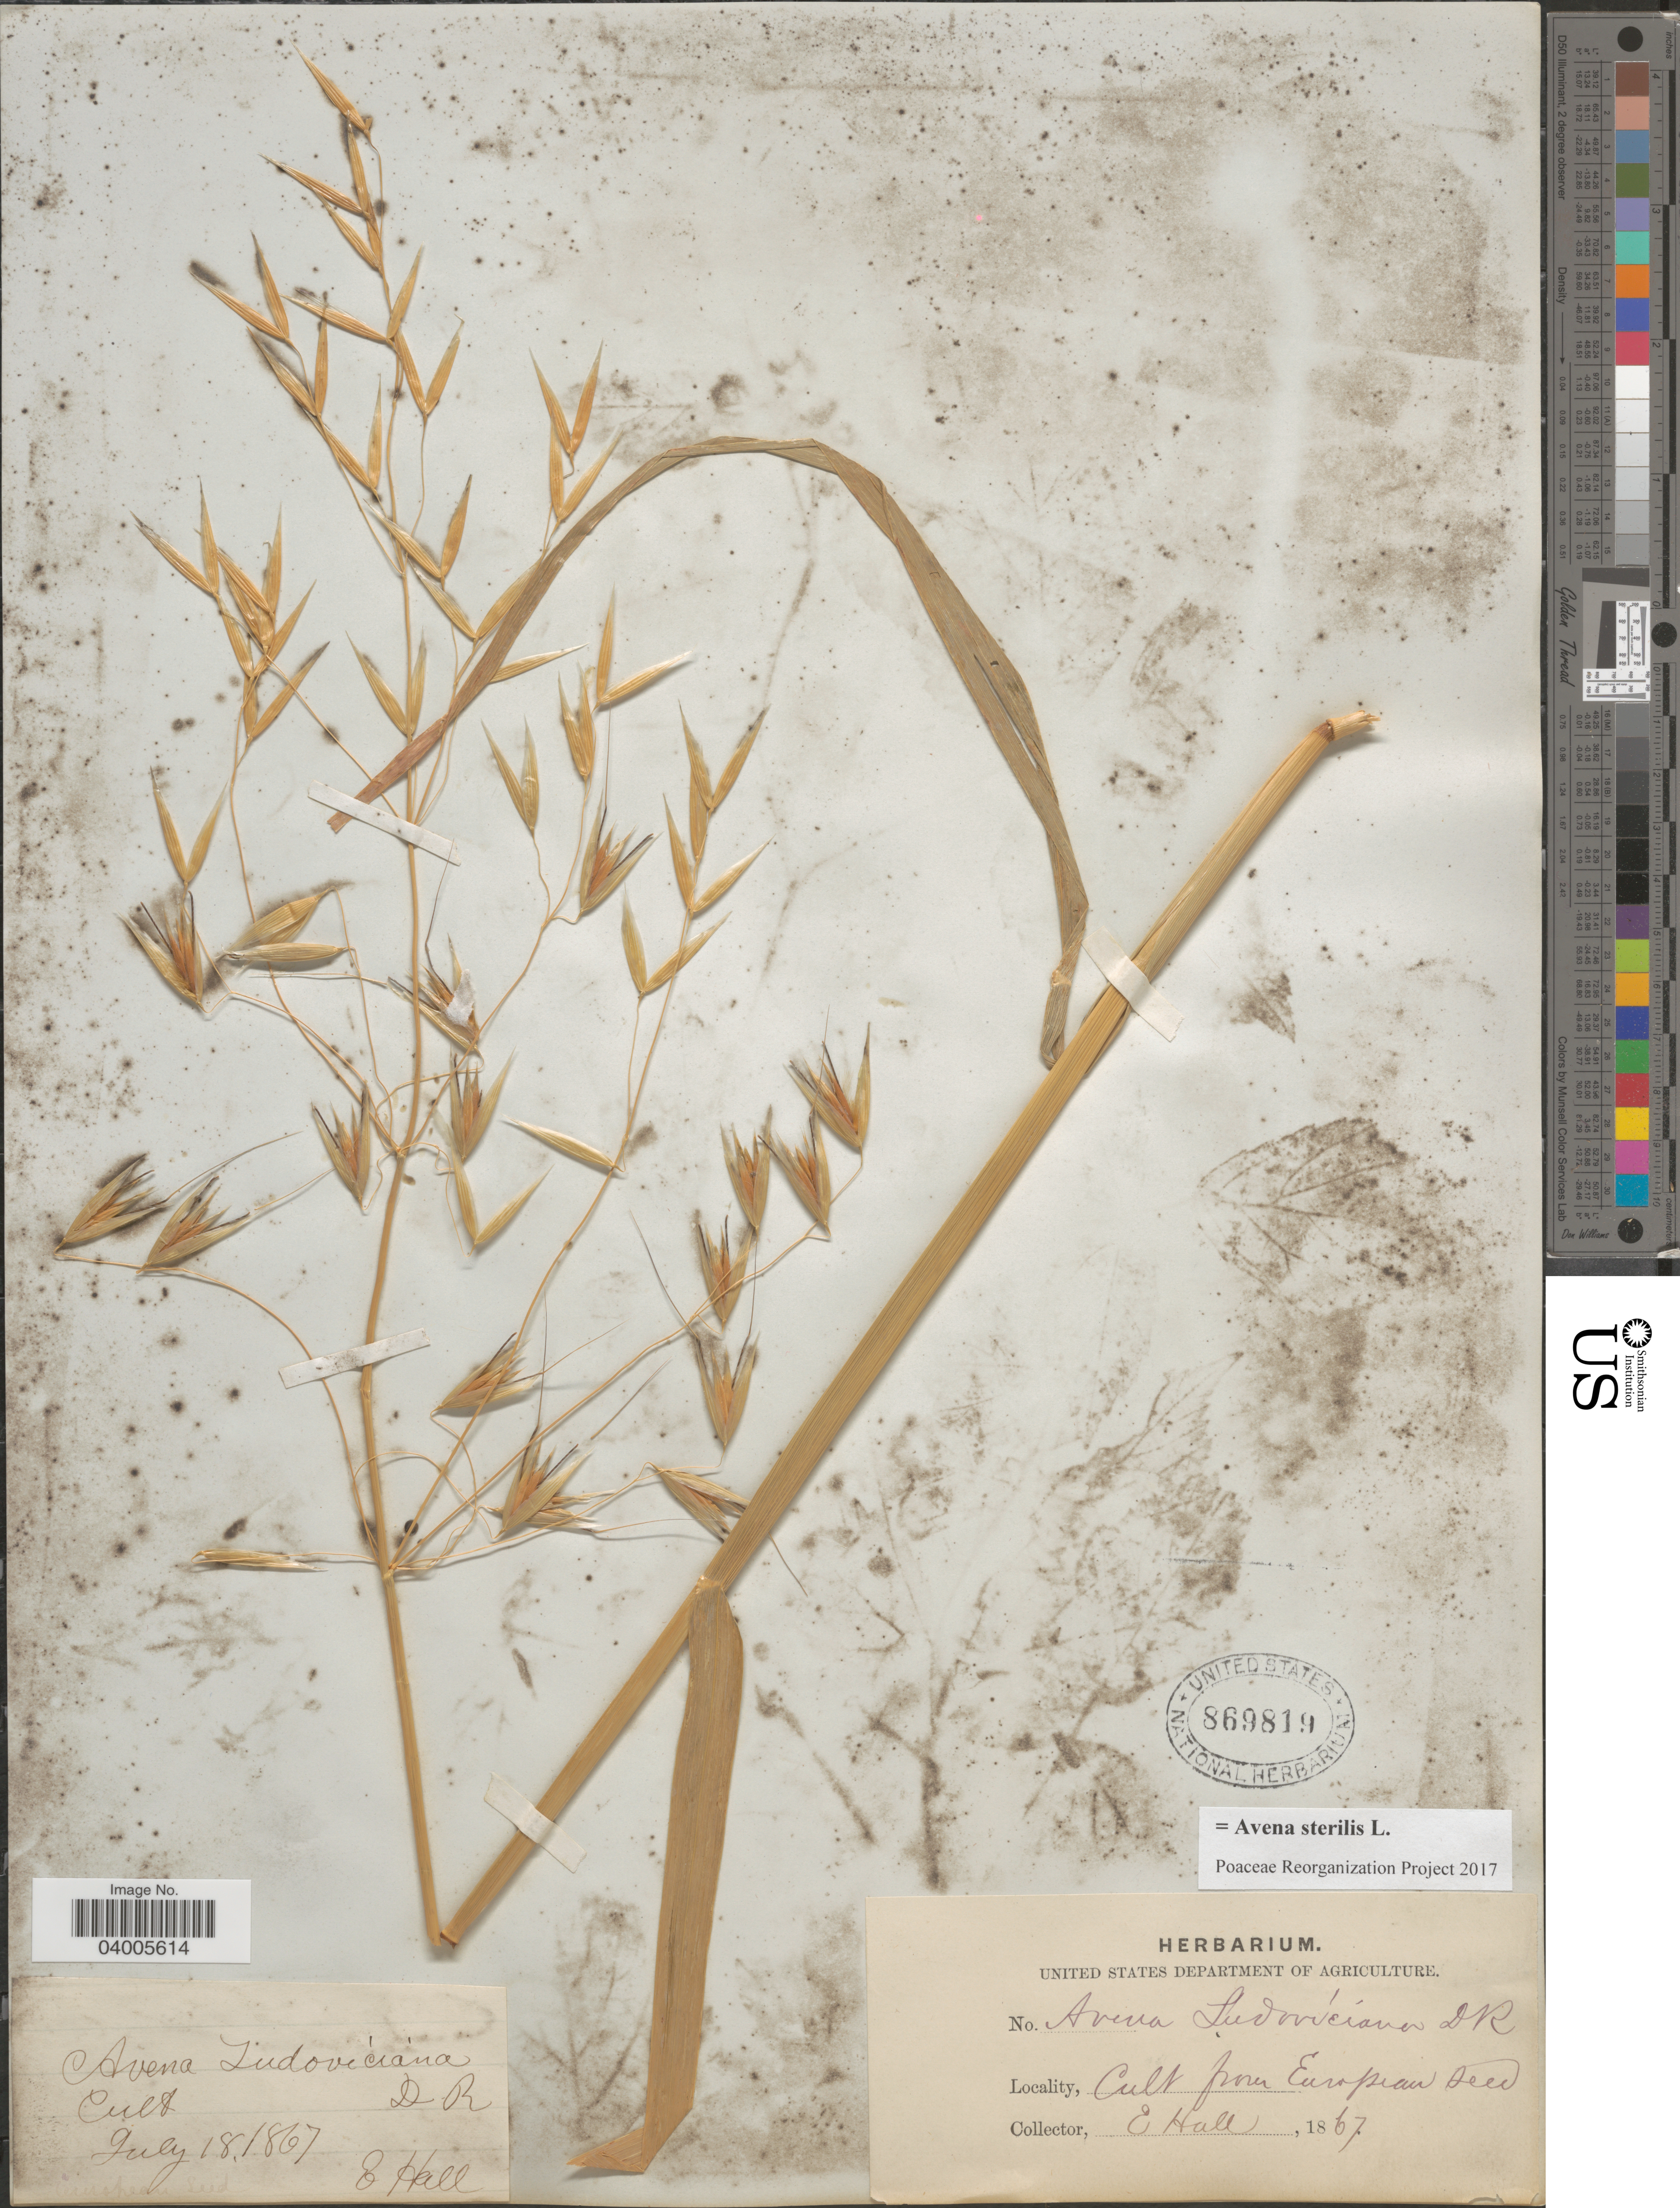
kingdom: Plantae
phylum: Tracheophyta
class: Liliopsida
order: Poales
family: Poaceae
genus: Avena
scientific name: Avena sterilis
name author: L.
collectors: E. Hall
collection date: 1867-07-18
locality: Cult.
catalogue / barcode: US 869819